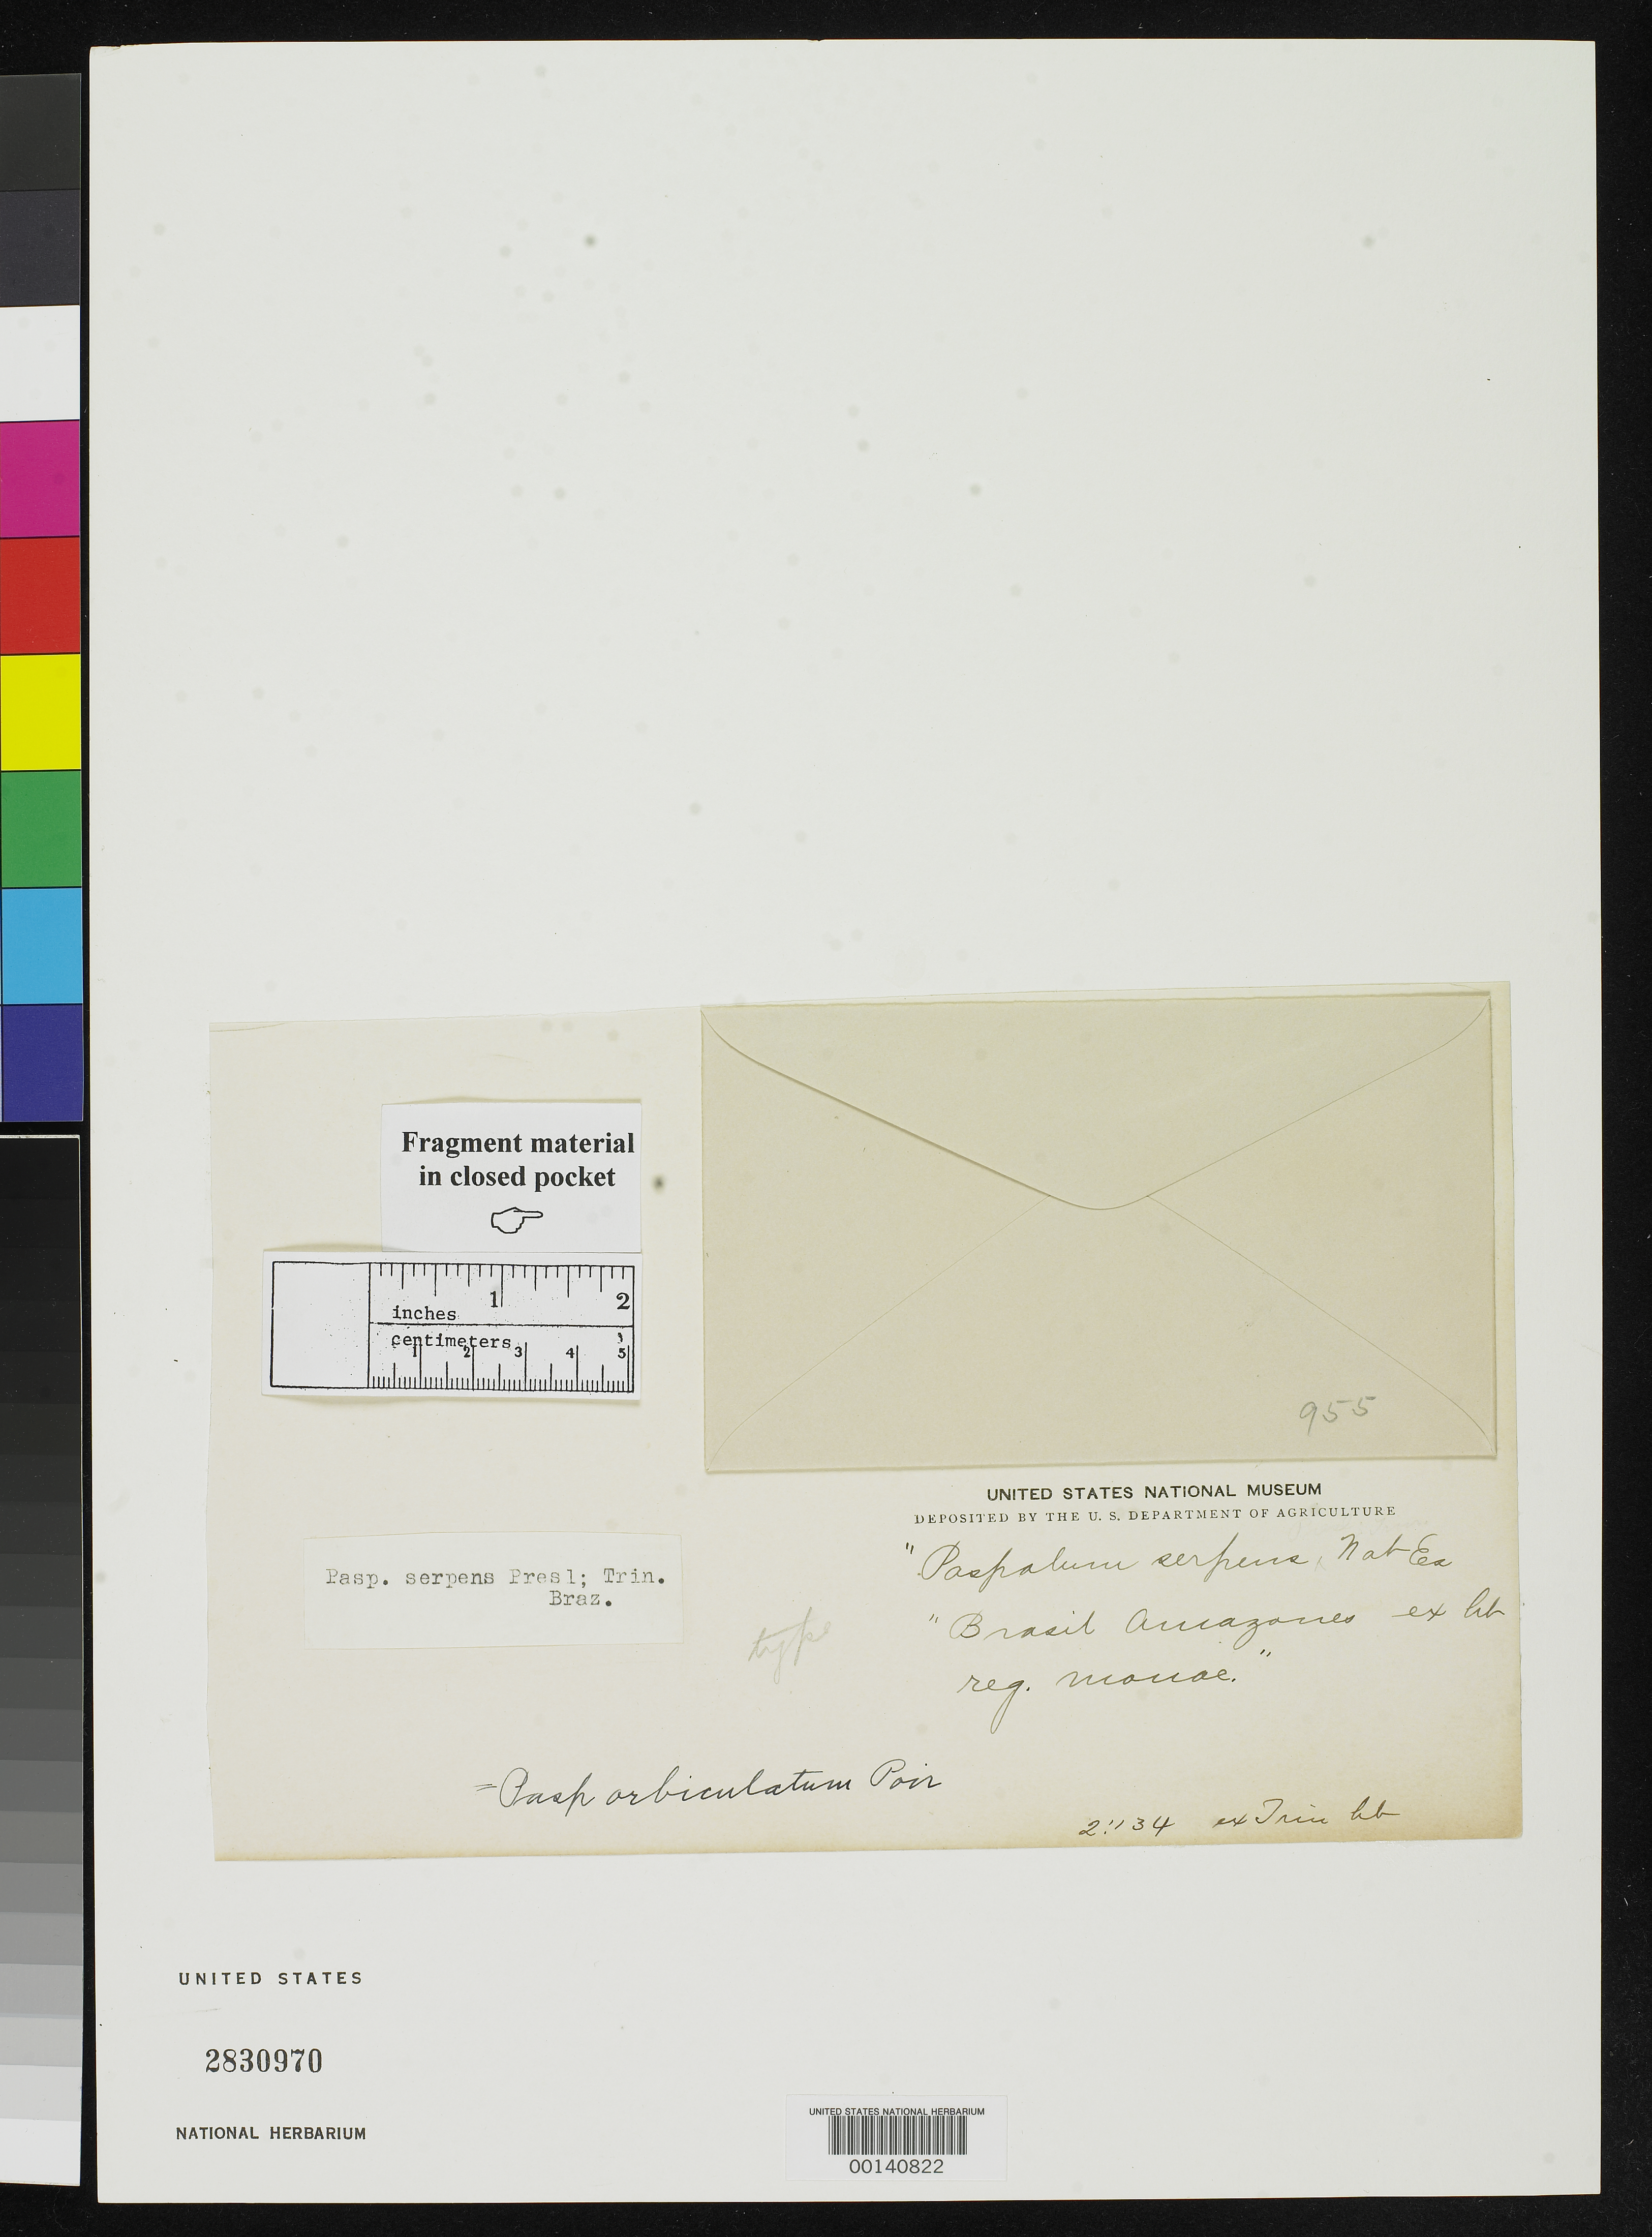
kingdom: Plantae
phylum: Tracheophyta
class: Liliopsida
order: Poales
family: Poaceae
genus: Paspalum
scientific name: Paspalum serpens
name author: J. Presl ex Trin.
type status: Type Fragment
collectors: C. G. D. Nees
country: Brazil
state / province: Amazonas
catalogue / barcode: US 2830970